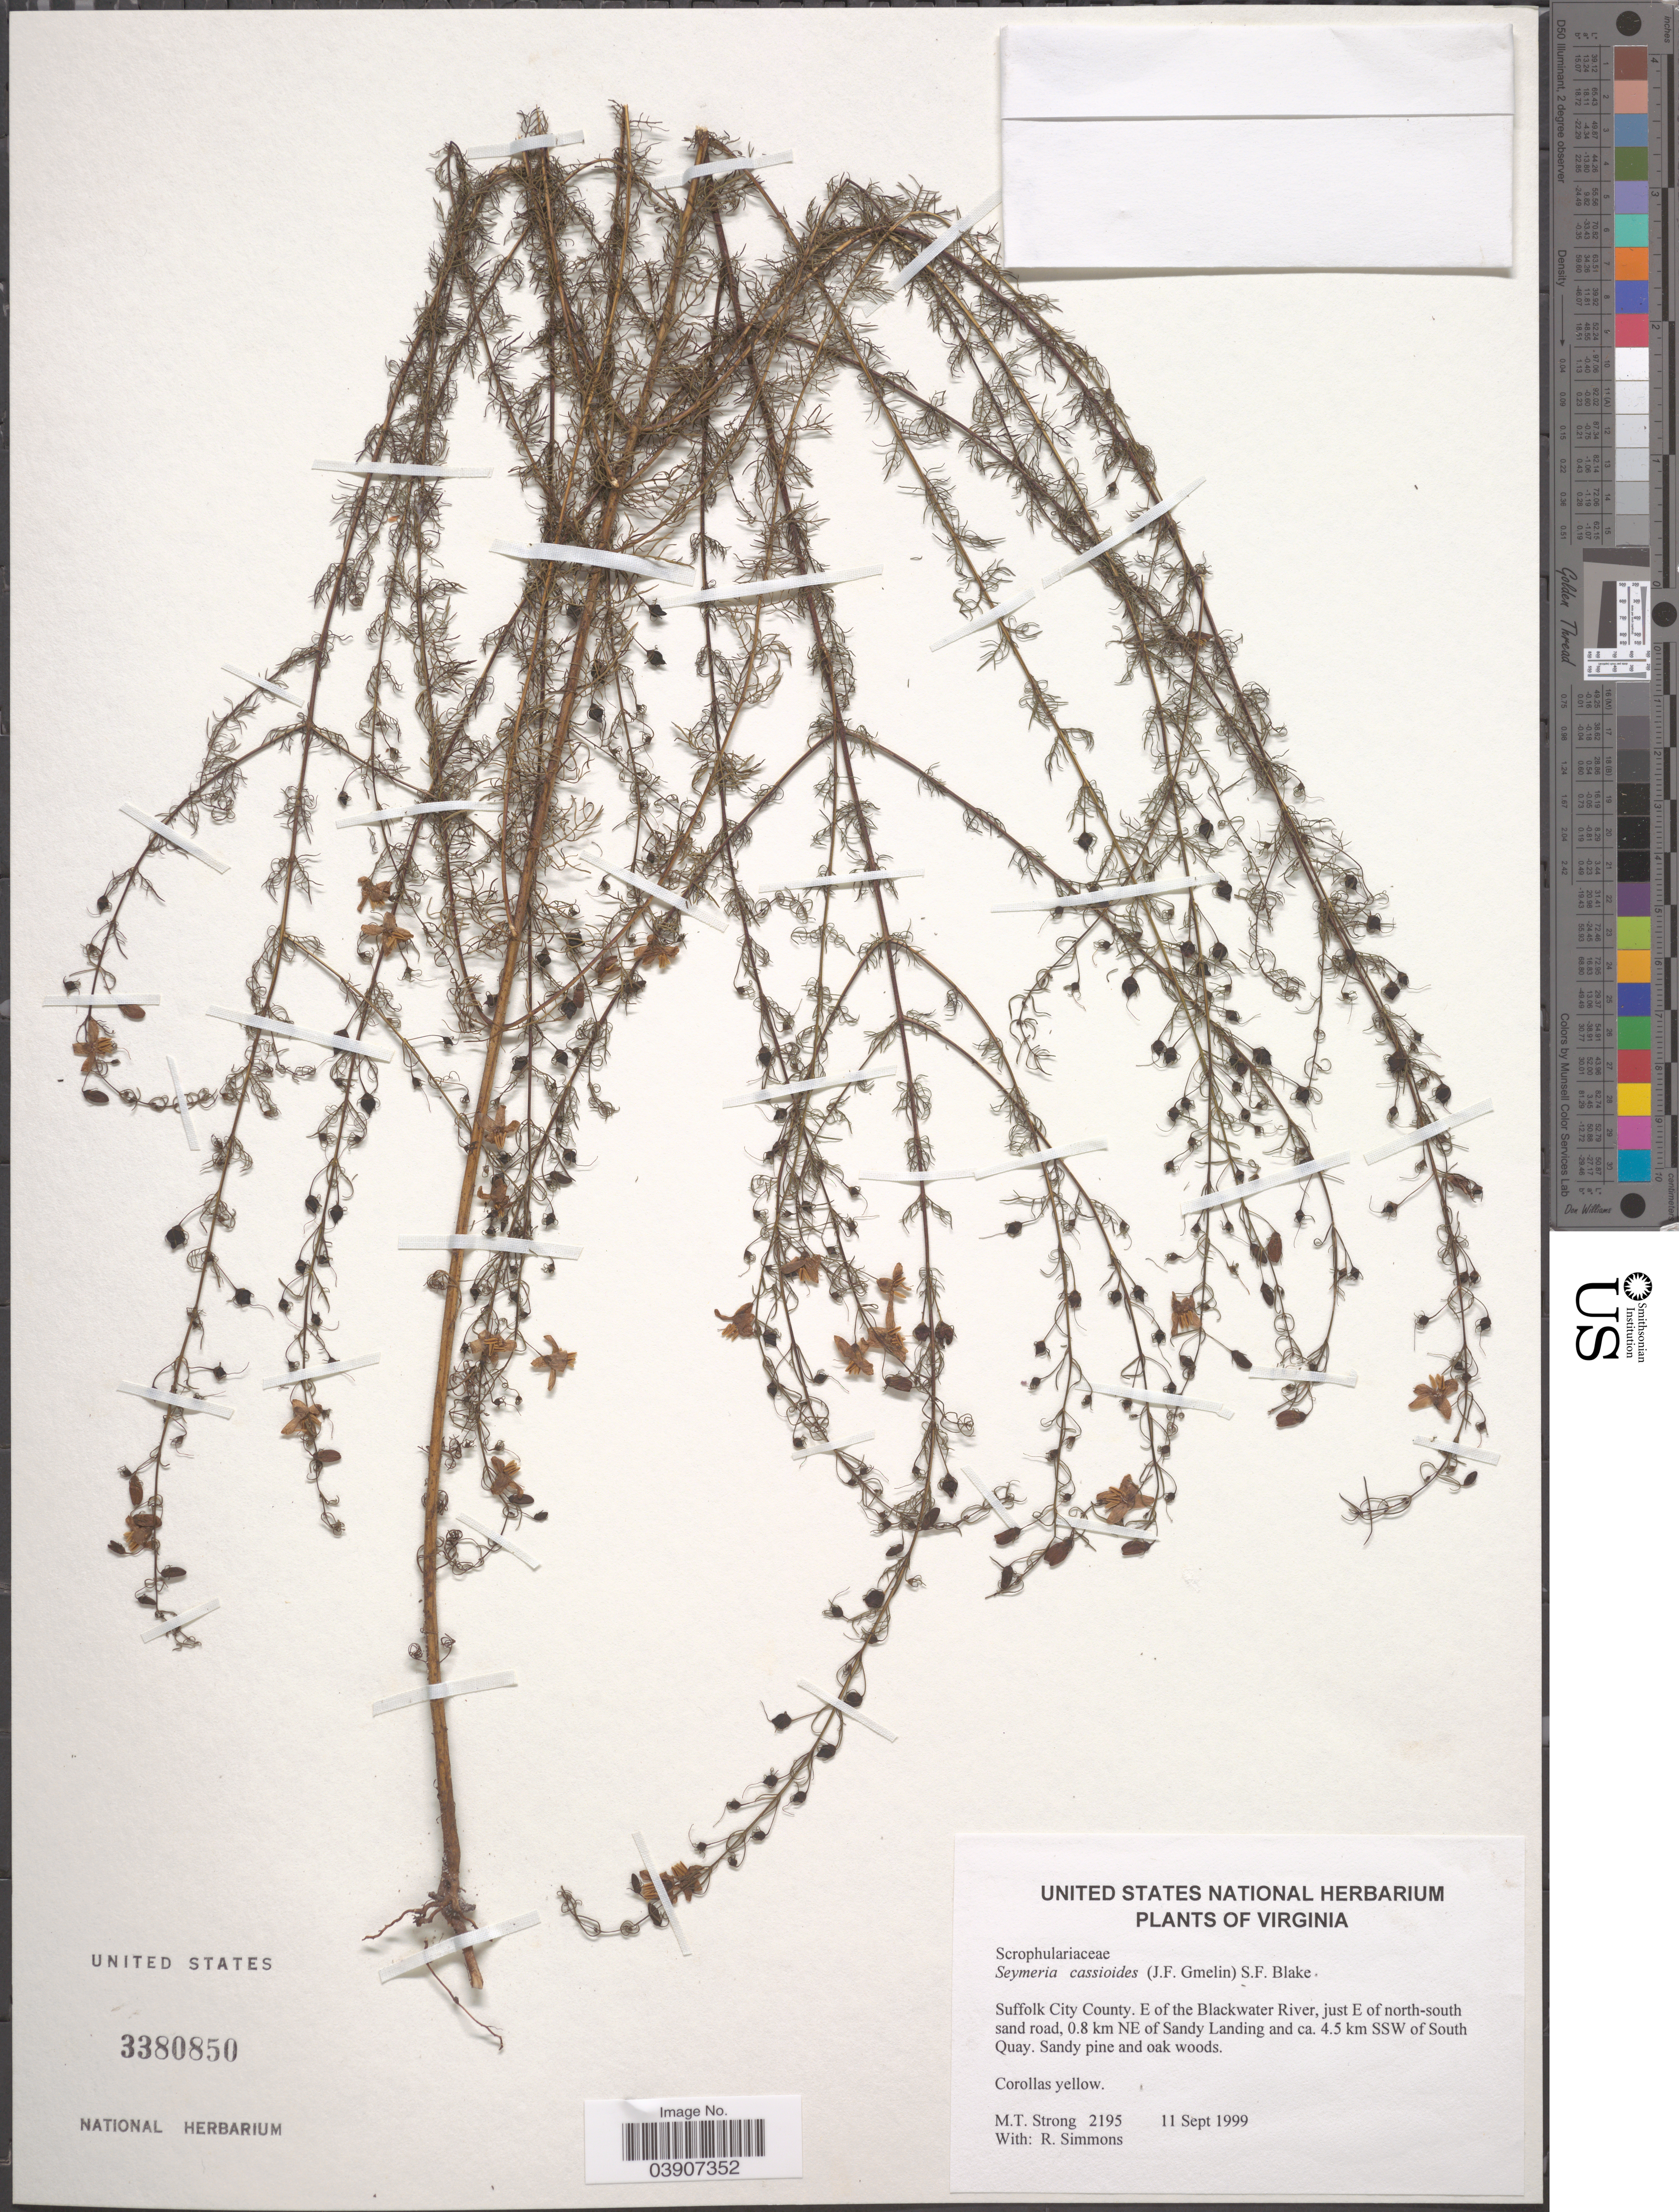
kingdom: Plantae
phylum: Tracheophyta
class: Magnoliopsida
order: Lamiales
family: Orobanchaceae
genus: Seymeria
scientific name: Seymeria cassioides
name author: (J.F. Gmel.) S.F. Blake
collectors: M. T. Strong & R. Simmons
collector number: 2195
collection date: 1999-09-11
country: United States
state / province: Virginia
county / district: City of Suffolk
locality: Suffolk City County, E of the Blackwater River, just E of north-south sand road, 0.8 km NE of Sandy Landing and ca. 4.5 km SSW of South Quay.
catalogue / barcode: US 3380850